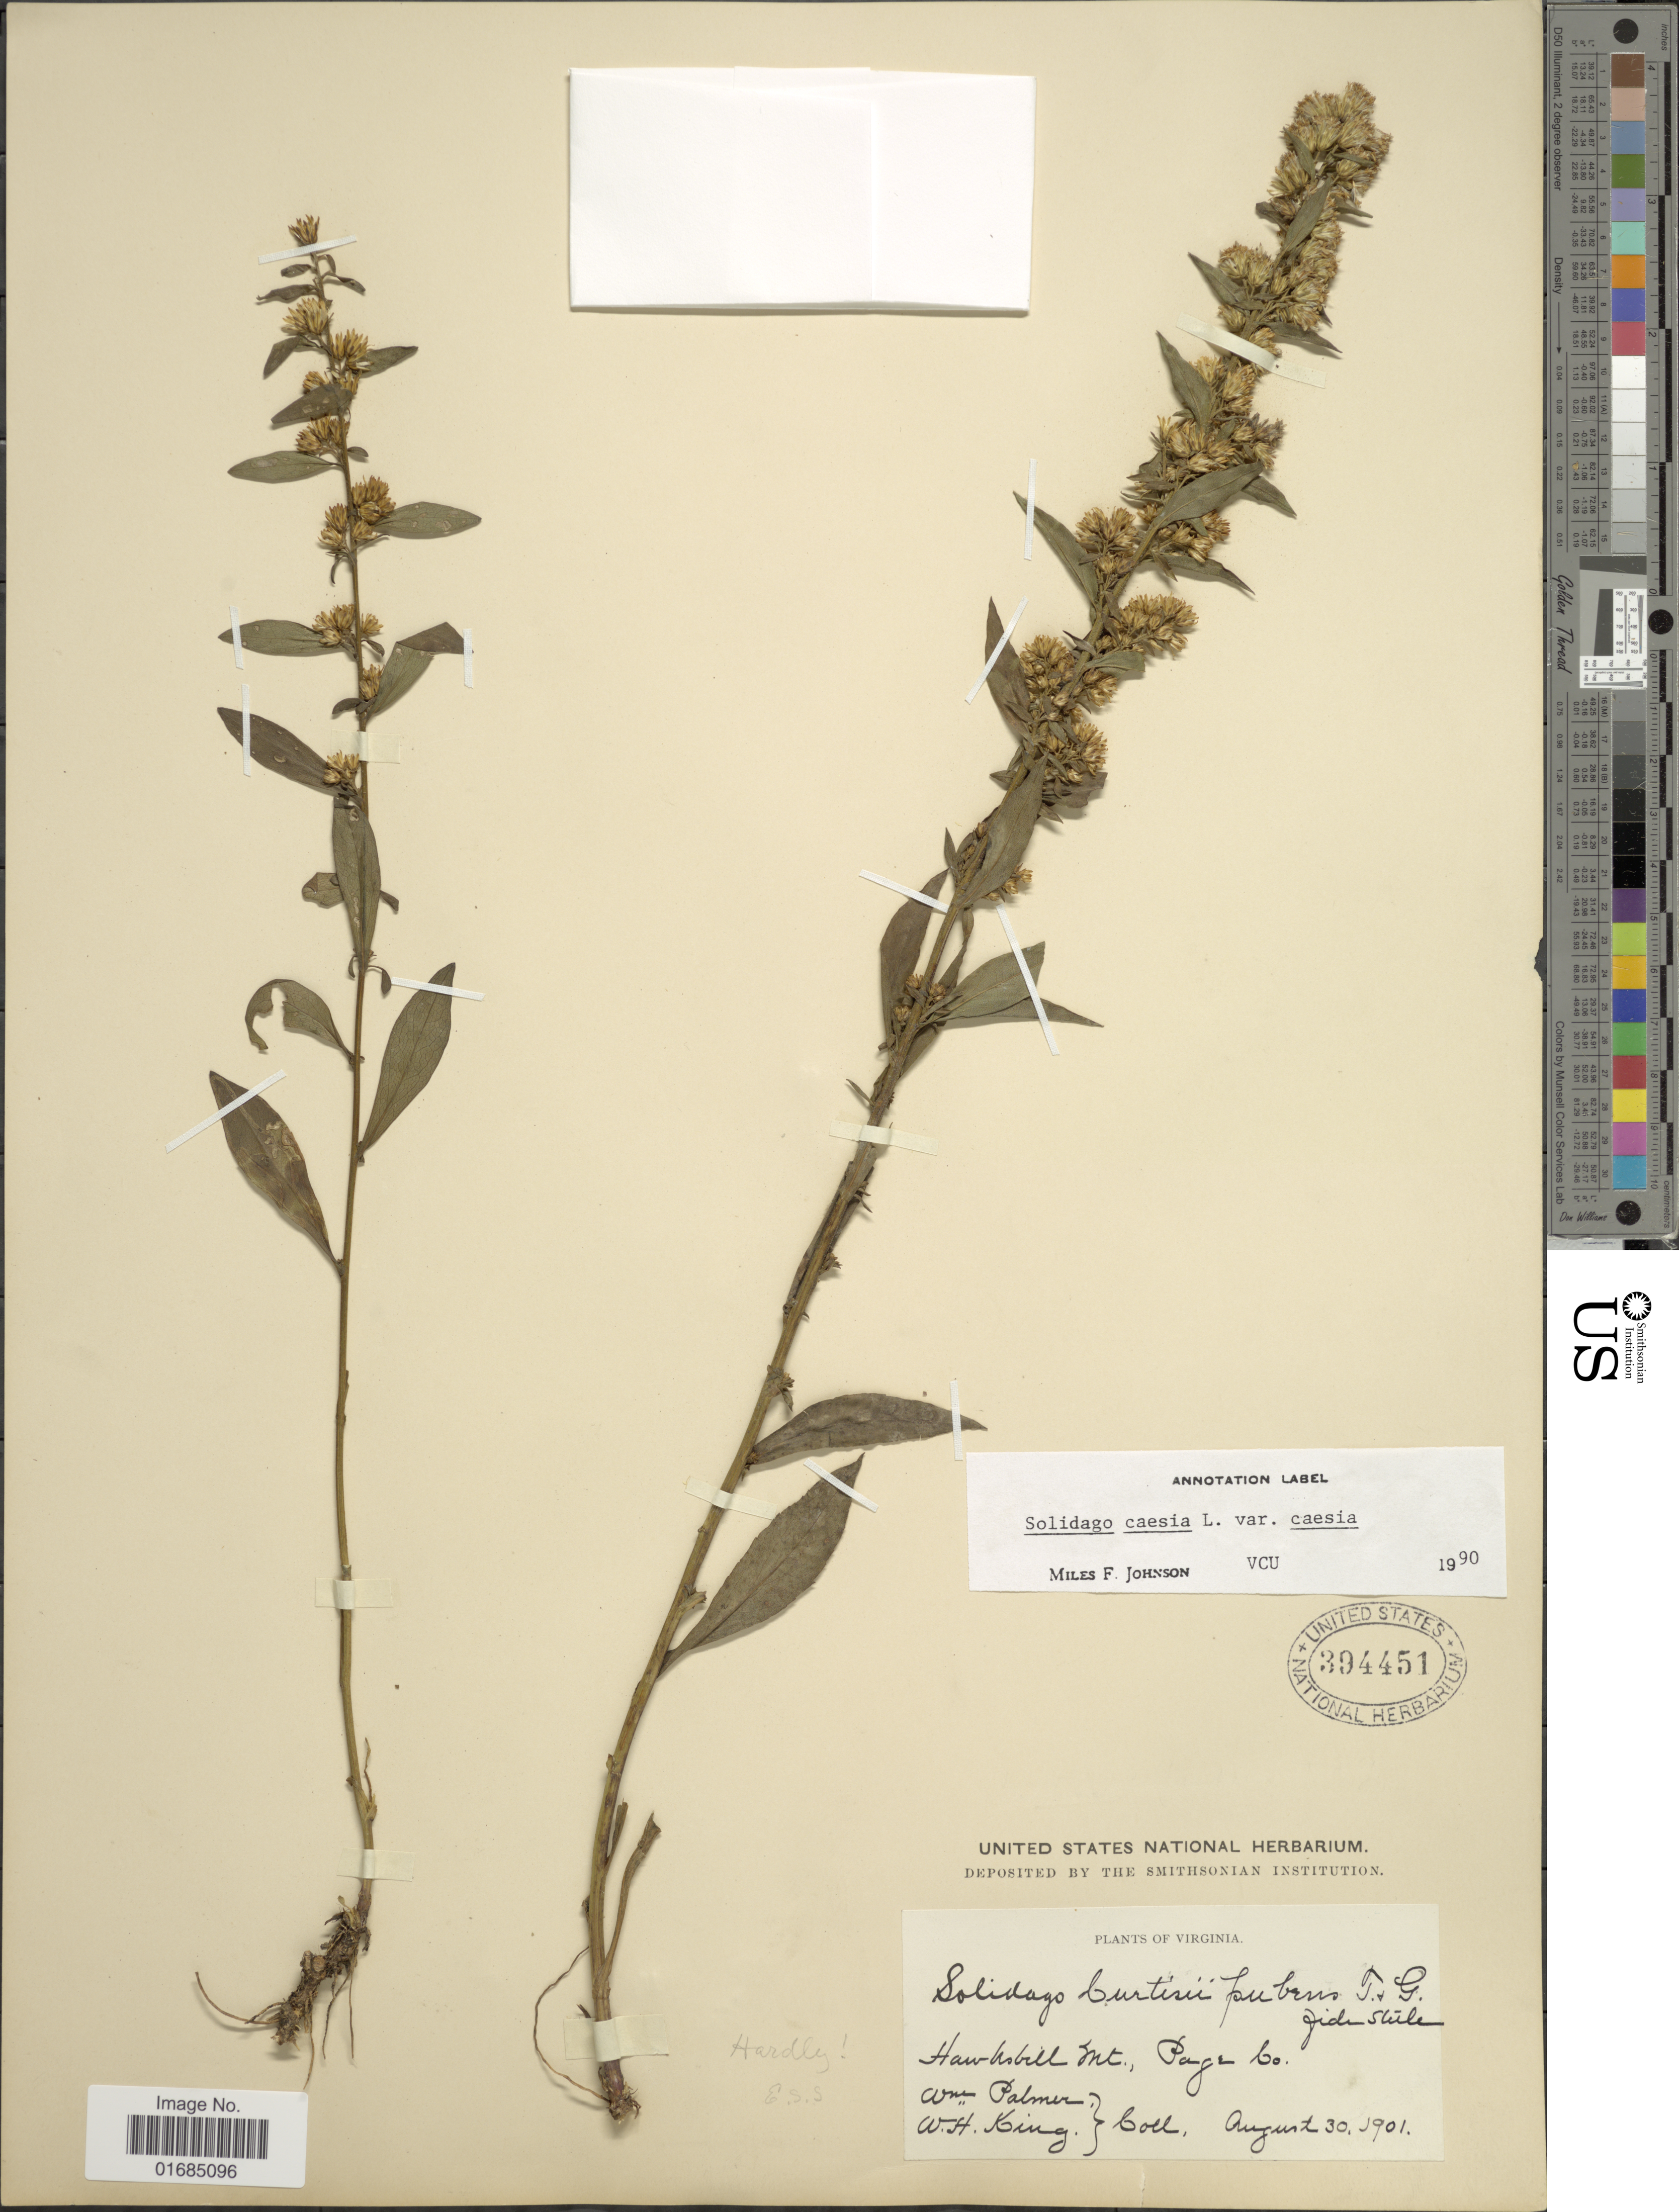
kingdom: Plantae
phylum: Tracheophyta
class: Magnoliopsida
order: Asterales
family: Asteraceae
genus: Solidago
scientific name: Solidago caesia var. caesia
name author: L.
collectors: W. Palmer & W. H. King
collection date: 1901-08-30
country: United States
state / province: Virginia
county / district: Page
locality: Hawksbill Mt. Page Co.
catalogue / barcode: US 394451